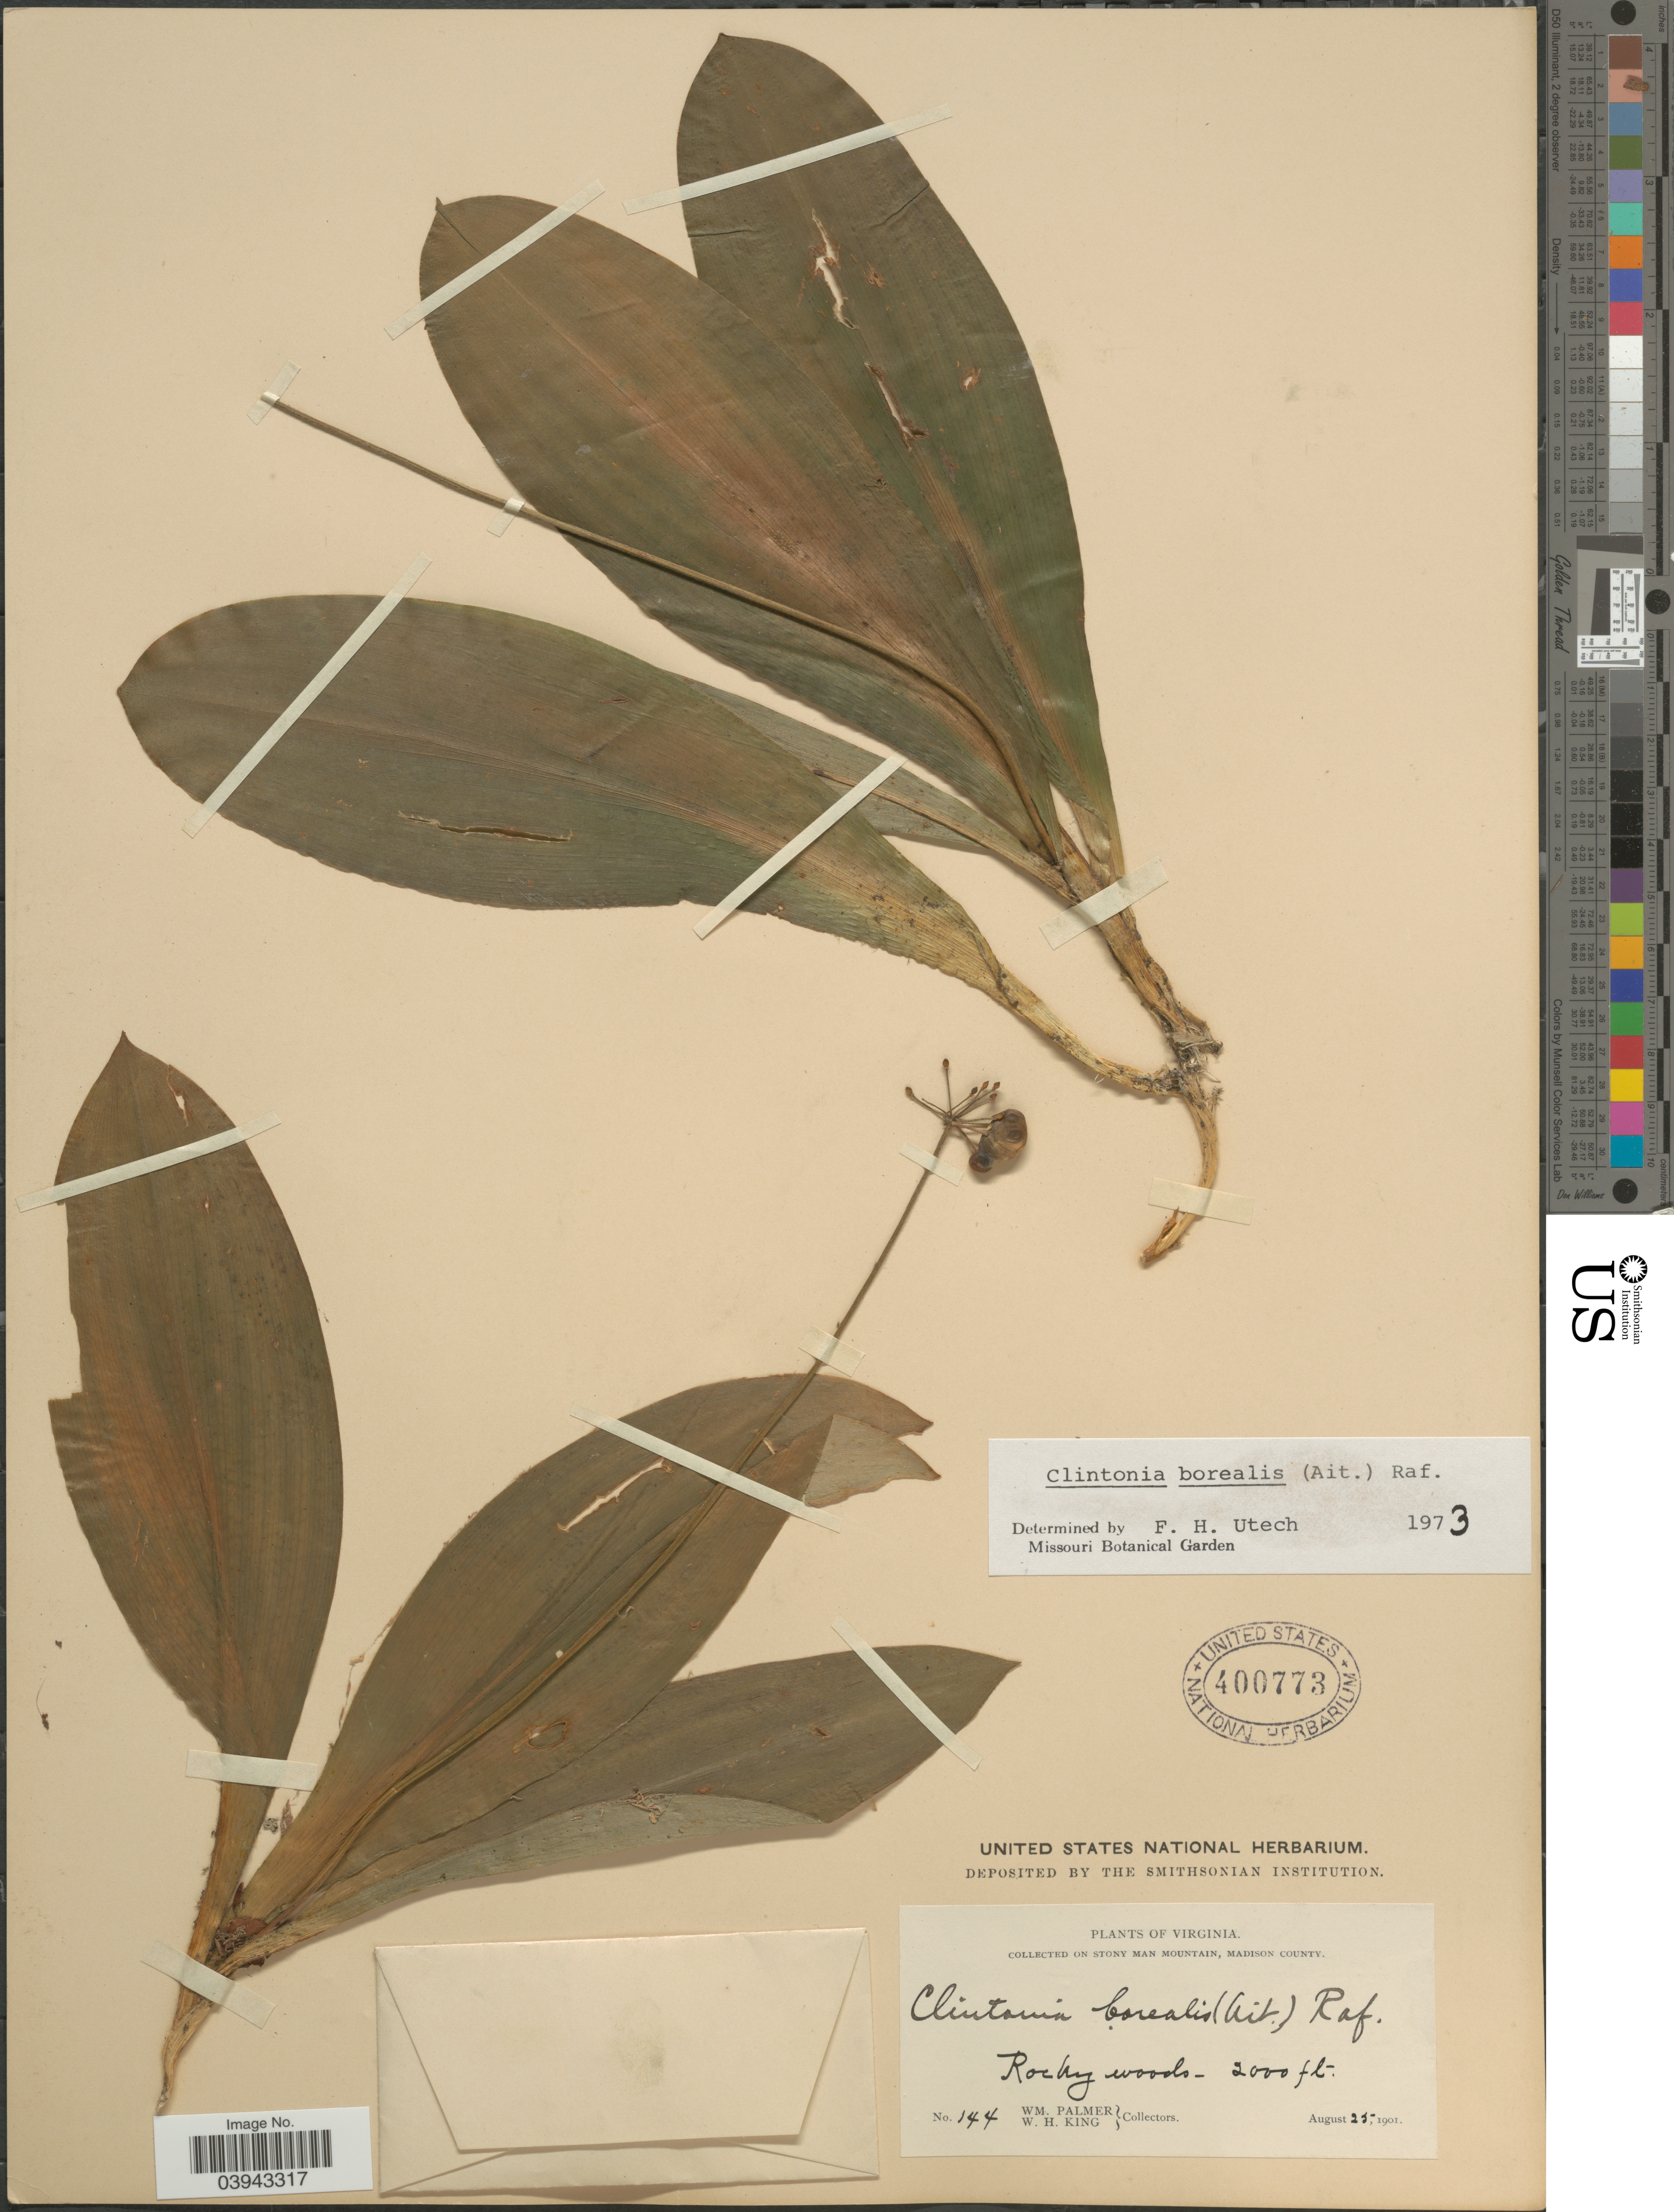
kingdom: Plantae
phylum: Tracheophyta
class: Liliopsida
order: Liliales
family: Liliaceae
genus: Clintonia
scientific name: Clintonia borealis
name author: (Aiton) Raf.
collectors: W. Palmer & W. H. King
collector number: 144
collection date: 1901-08-25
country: United States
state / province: Virginia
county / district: Madison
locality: On Stony Man Mountain Rocky woods.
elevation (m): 610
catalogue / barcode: US 400773